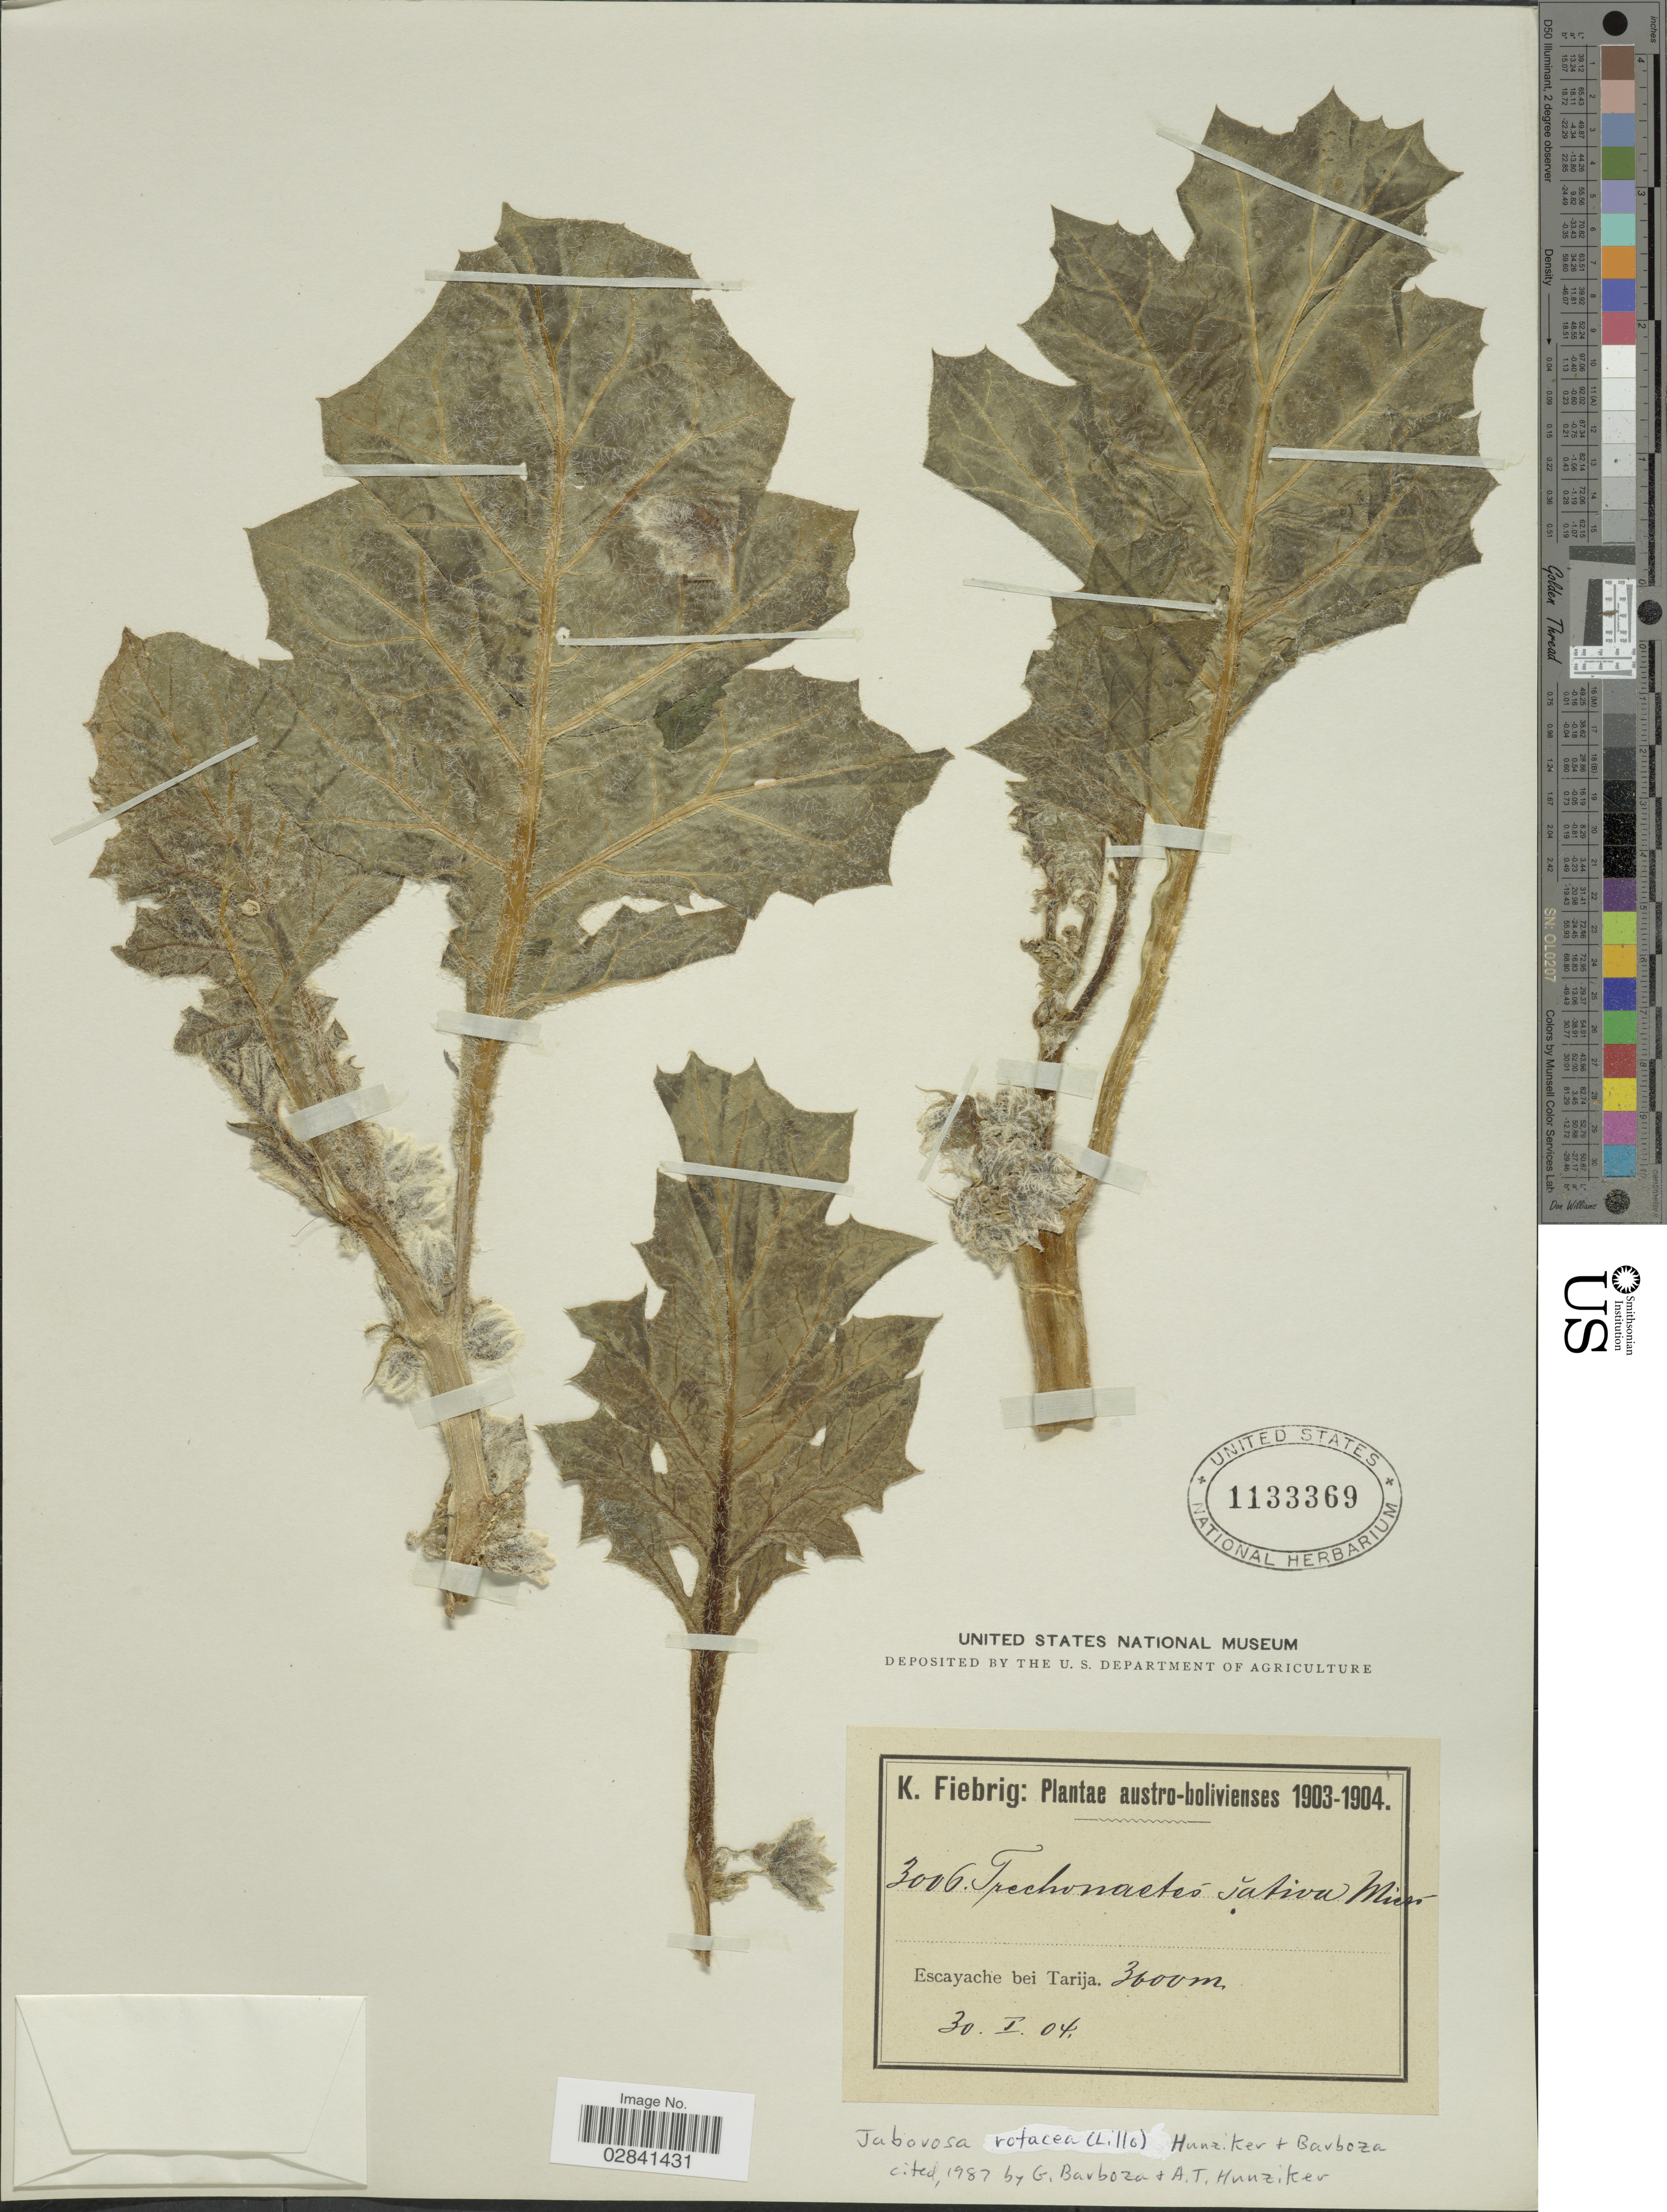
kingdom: Plantae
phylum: Tracheophyta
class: Magnoliopsida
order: Solanales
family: Solanaceae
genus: Jaborosa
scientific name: Jaborosa rotacea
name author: (Lillo) Hunz. & Barboza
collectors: K. Fiebrig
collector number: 3006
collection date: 1904-01-30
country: Bolivia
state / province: Tarija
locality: Austro-bolivienses. Escayache bei Tarija.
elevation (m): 3600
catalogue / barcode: US 1133369